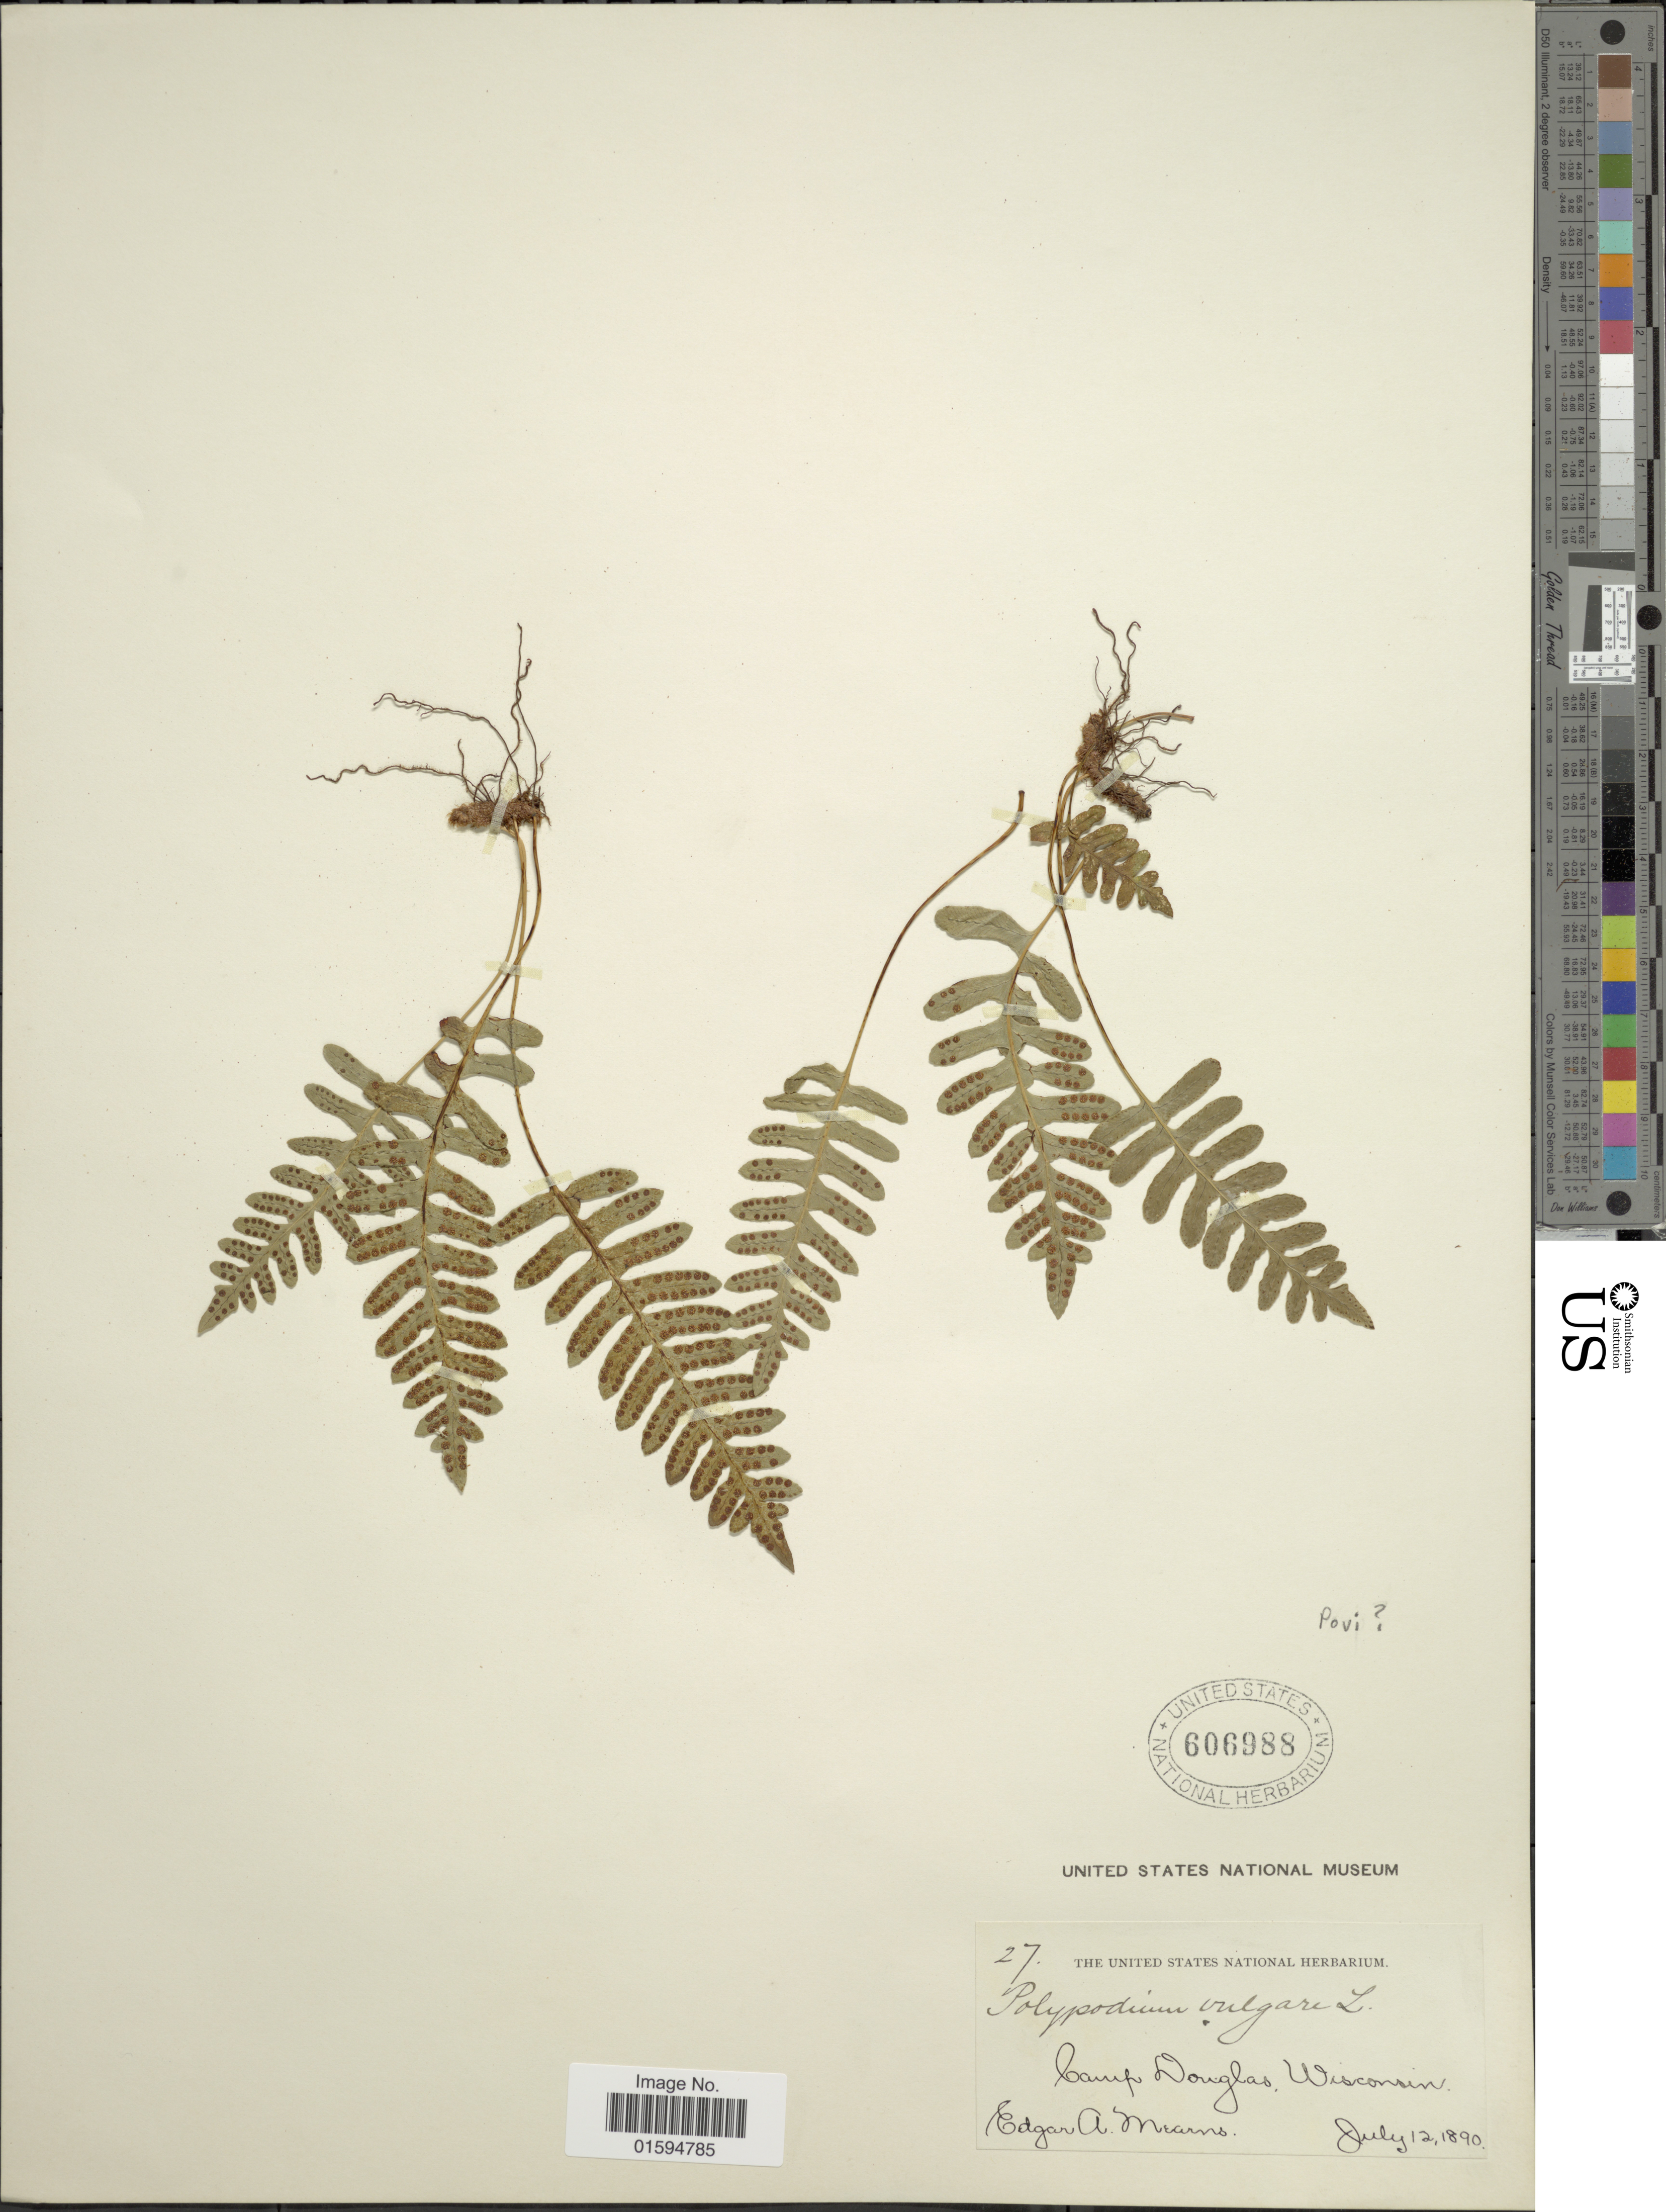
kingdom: Plantae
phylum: Tracheophyta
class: Polypodiopsida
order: Polypodiales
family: Polypodiaceae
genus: Polypodium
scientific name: Polypodium virginianum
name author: L.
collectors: E. A. Mearns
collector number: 27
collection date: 1890-07-12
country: United States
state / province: Wisconsin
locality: Camp Douglas.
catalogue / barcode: US 606988